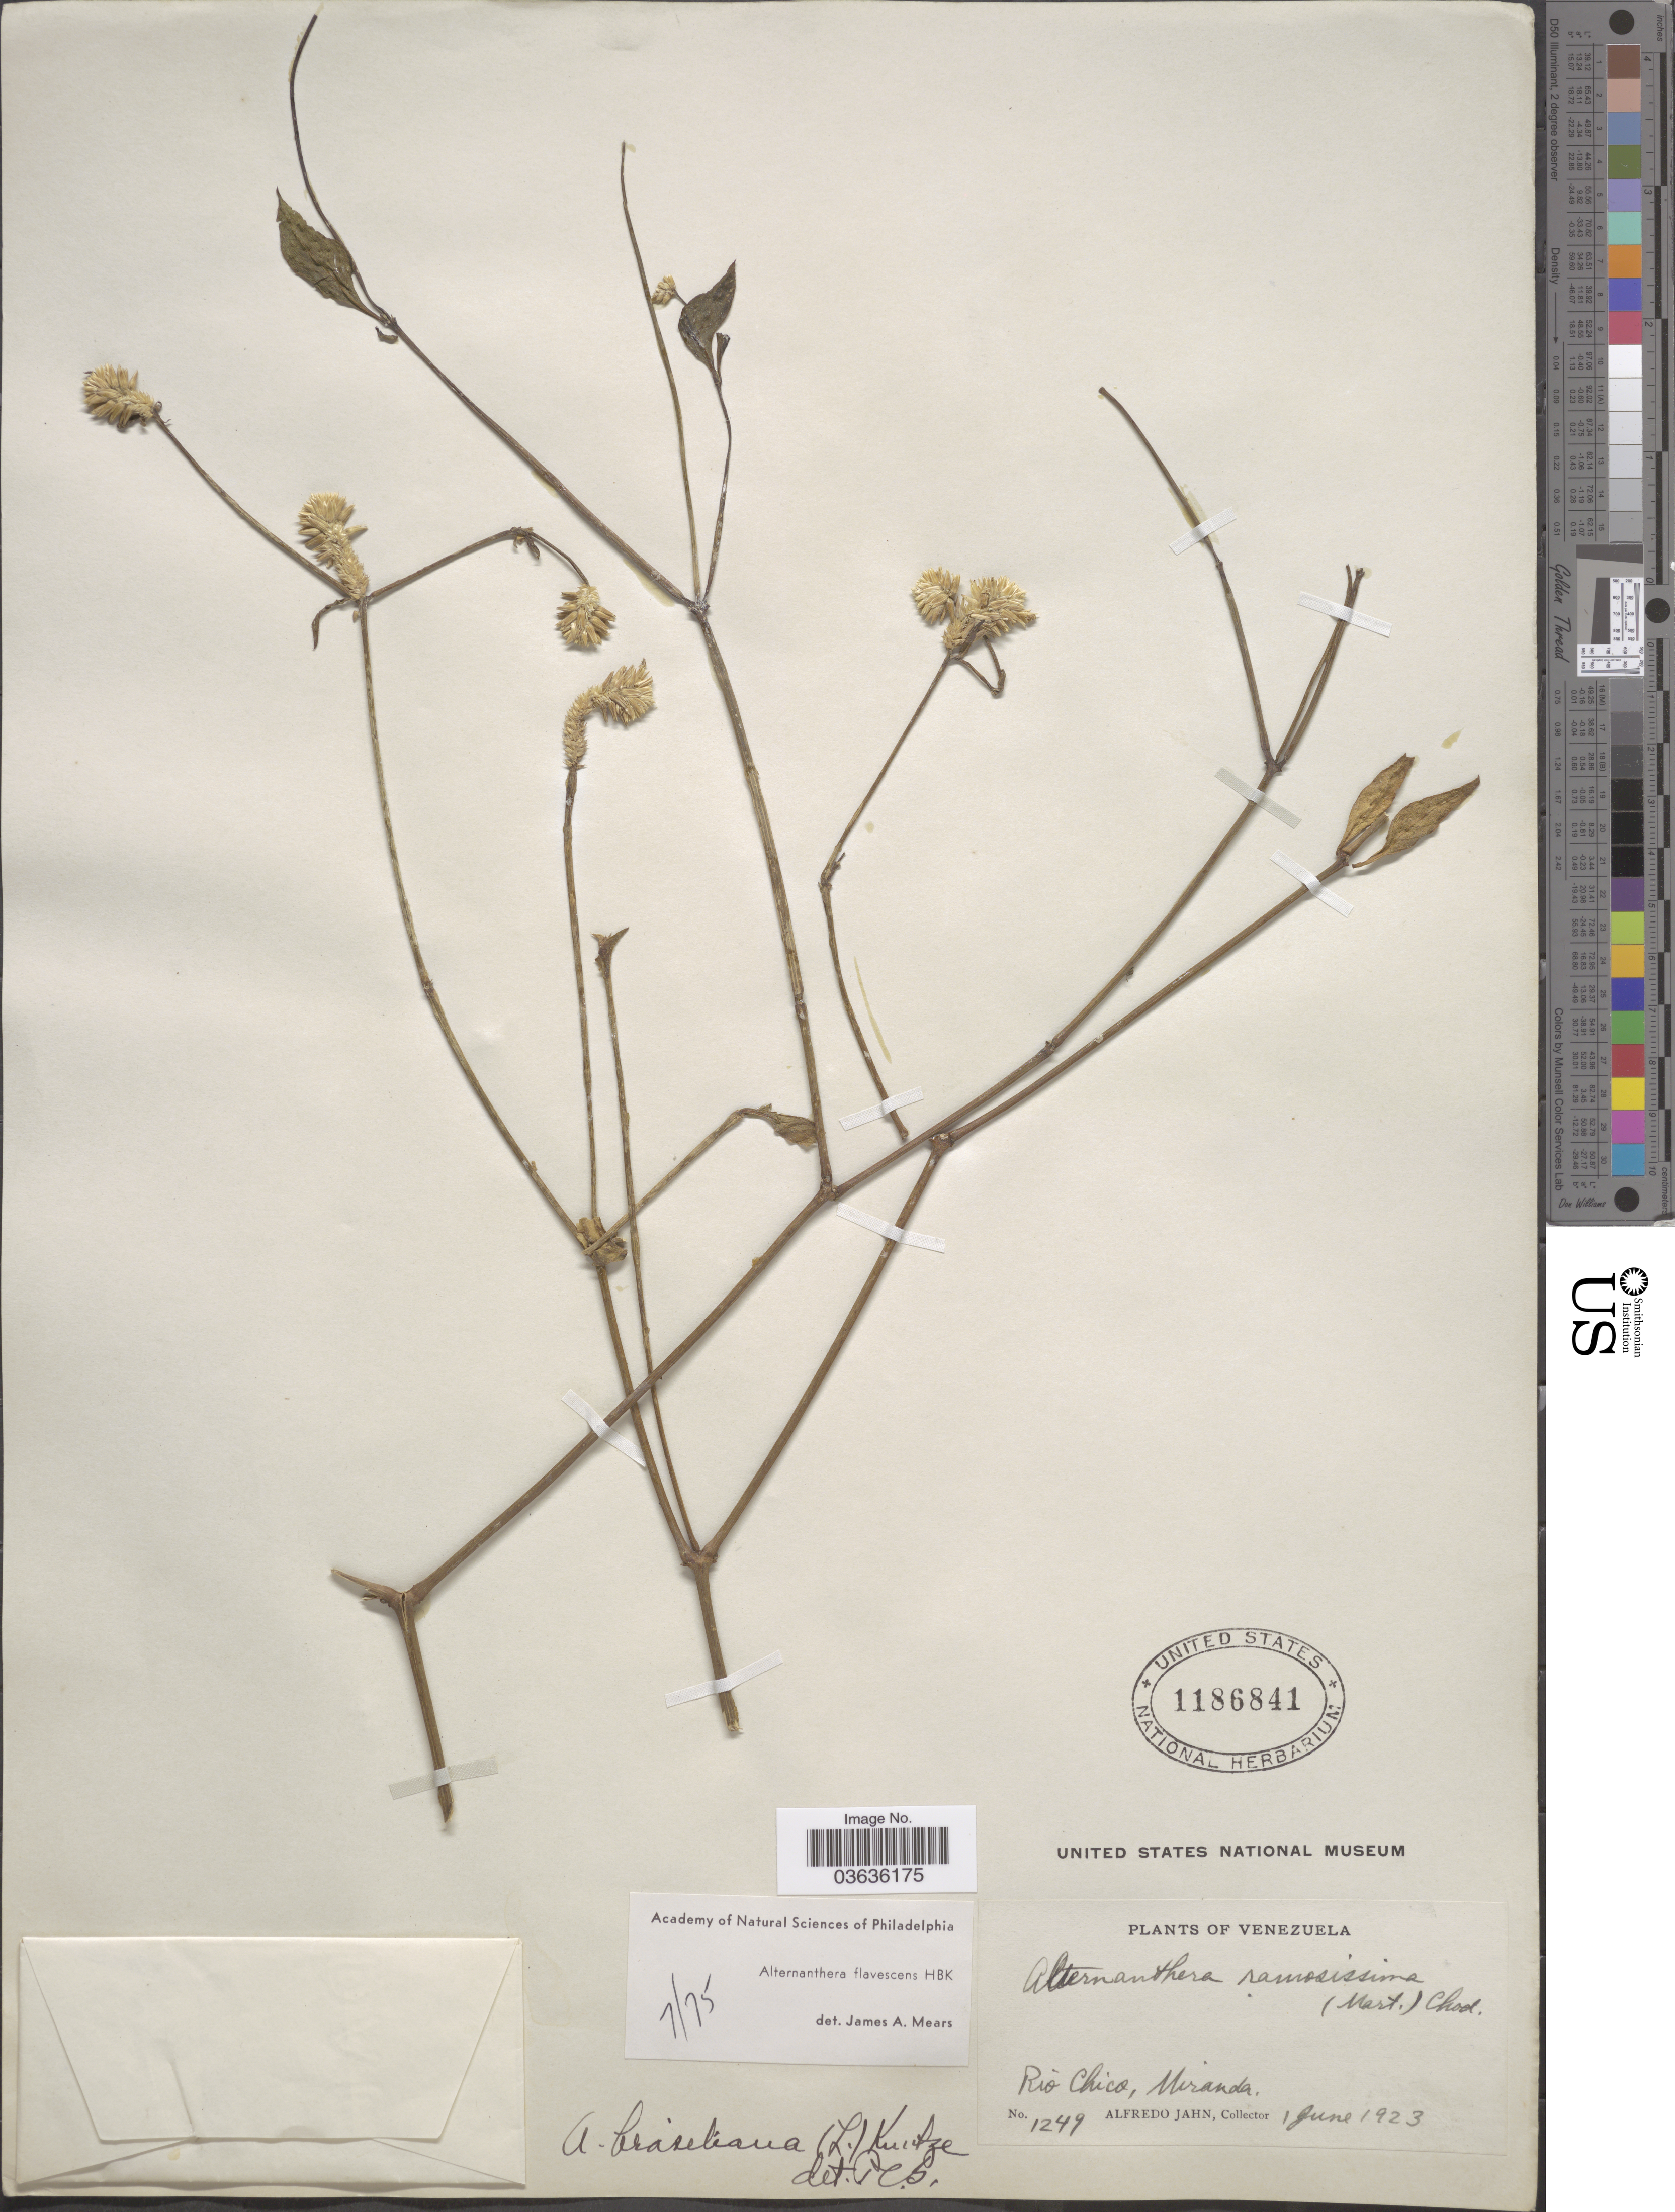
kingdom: Plantae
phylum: Tracheophyta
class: Magnoliopsida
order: Caryophyllales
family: Amaranthaceae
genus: Alternanthera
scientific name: Alternanthera flavescens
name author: Kunth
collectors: A. Jahn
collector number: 1249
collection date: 1923-06-01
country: Venezuela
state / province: Miranda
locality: Rio Chico.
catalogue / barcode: US 1186841